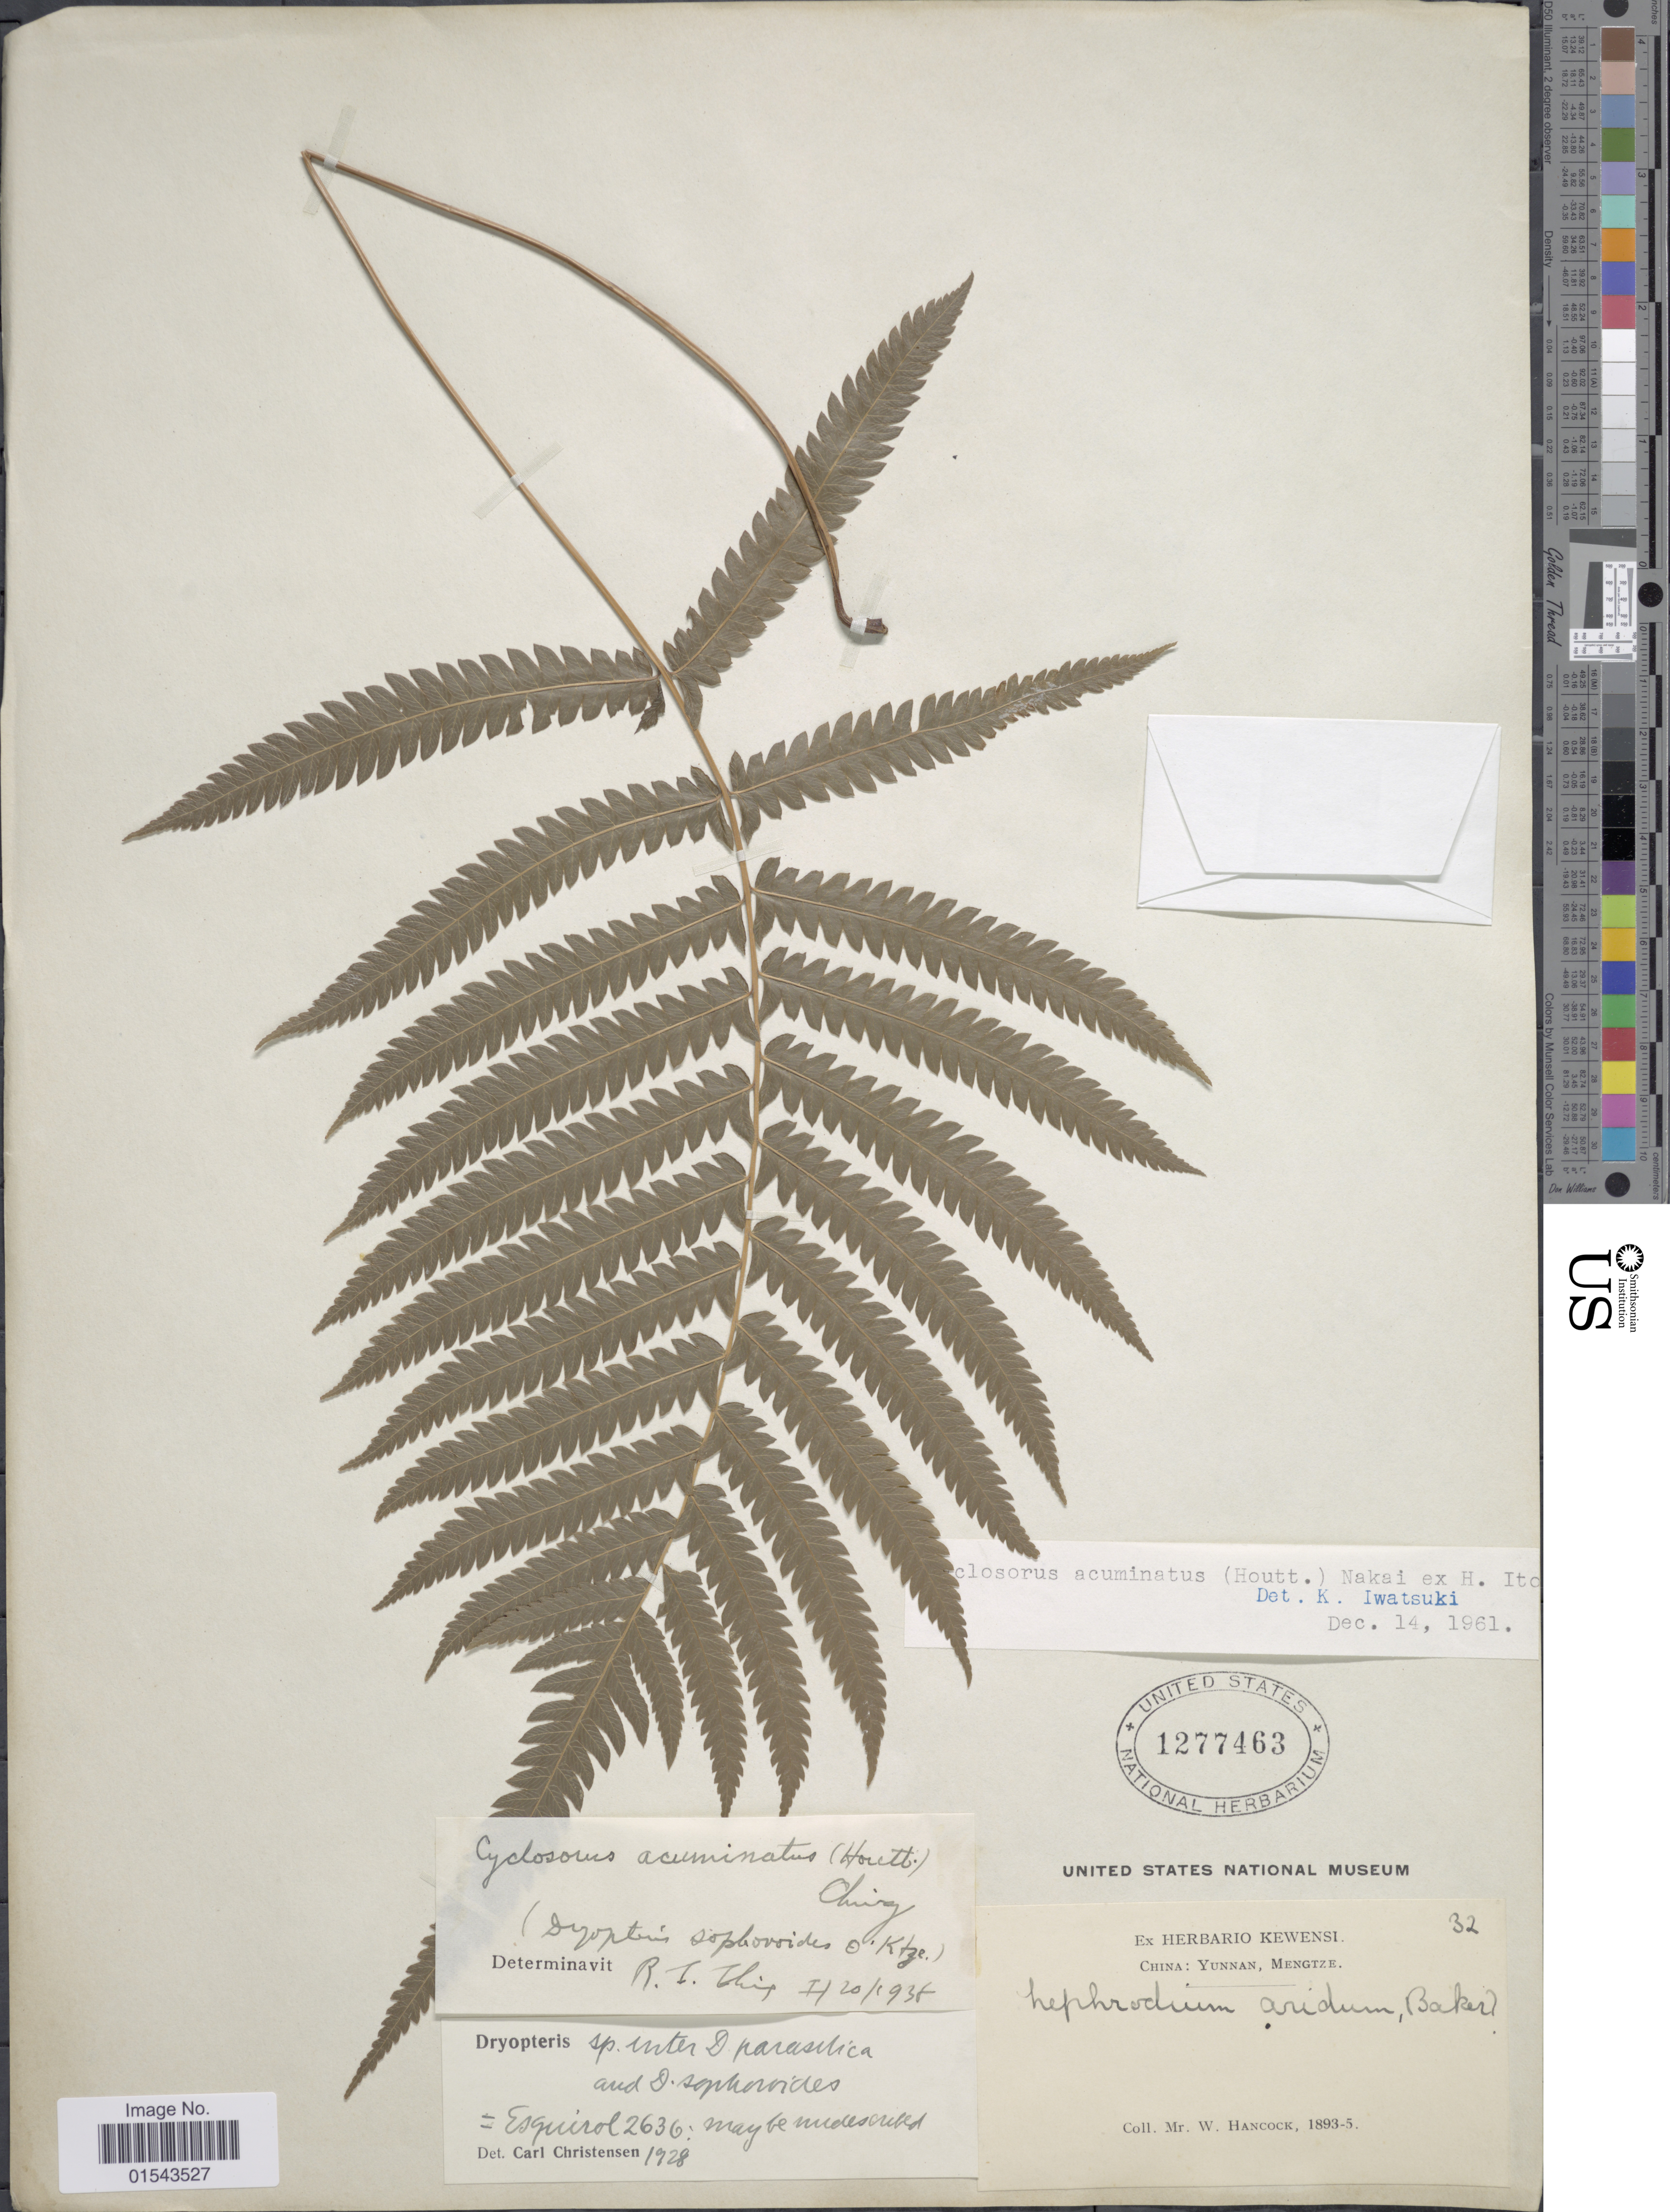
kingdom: Plantae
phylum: Tracheophyta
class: Polypodiopsida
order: Polypodiales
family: Thelypteridaceae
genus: Christella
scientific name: Christella acuminata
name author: (Houtt.) H. Lév.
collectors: W. Hancock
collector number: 32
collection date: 1893/1895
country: China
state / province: Yunnan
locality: Yunnan, Mengtze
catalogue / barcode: US 1277463